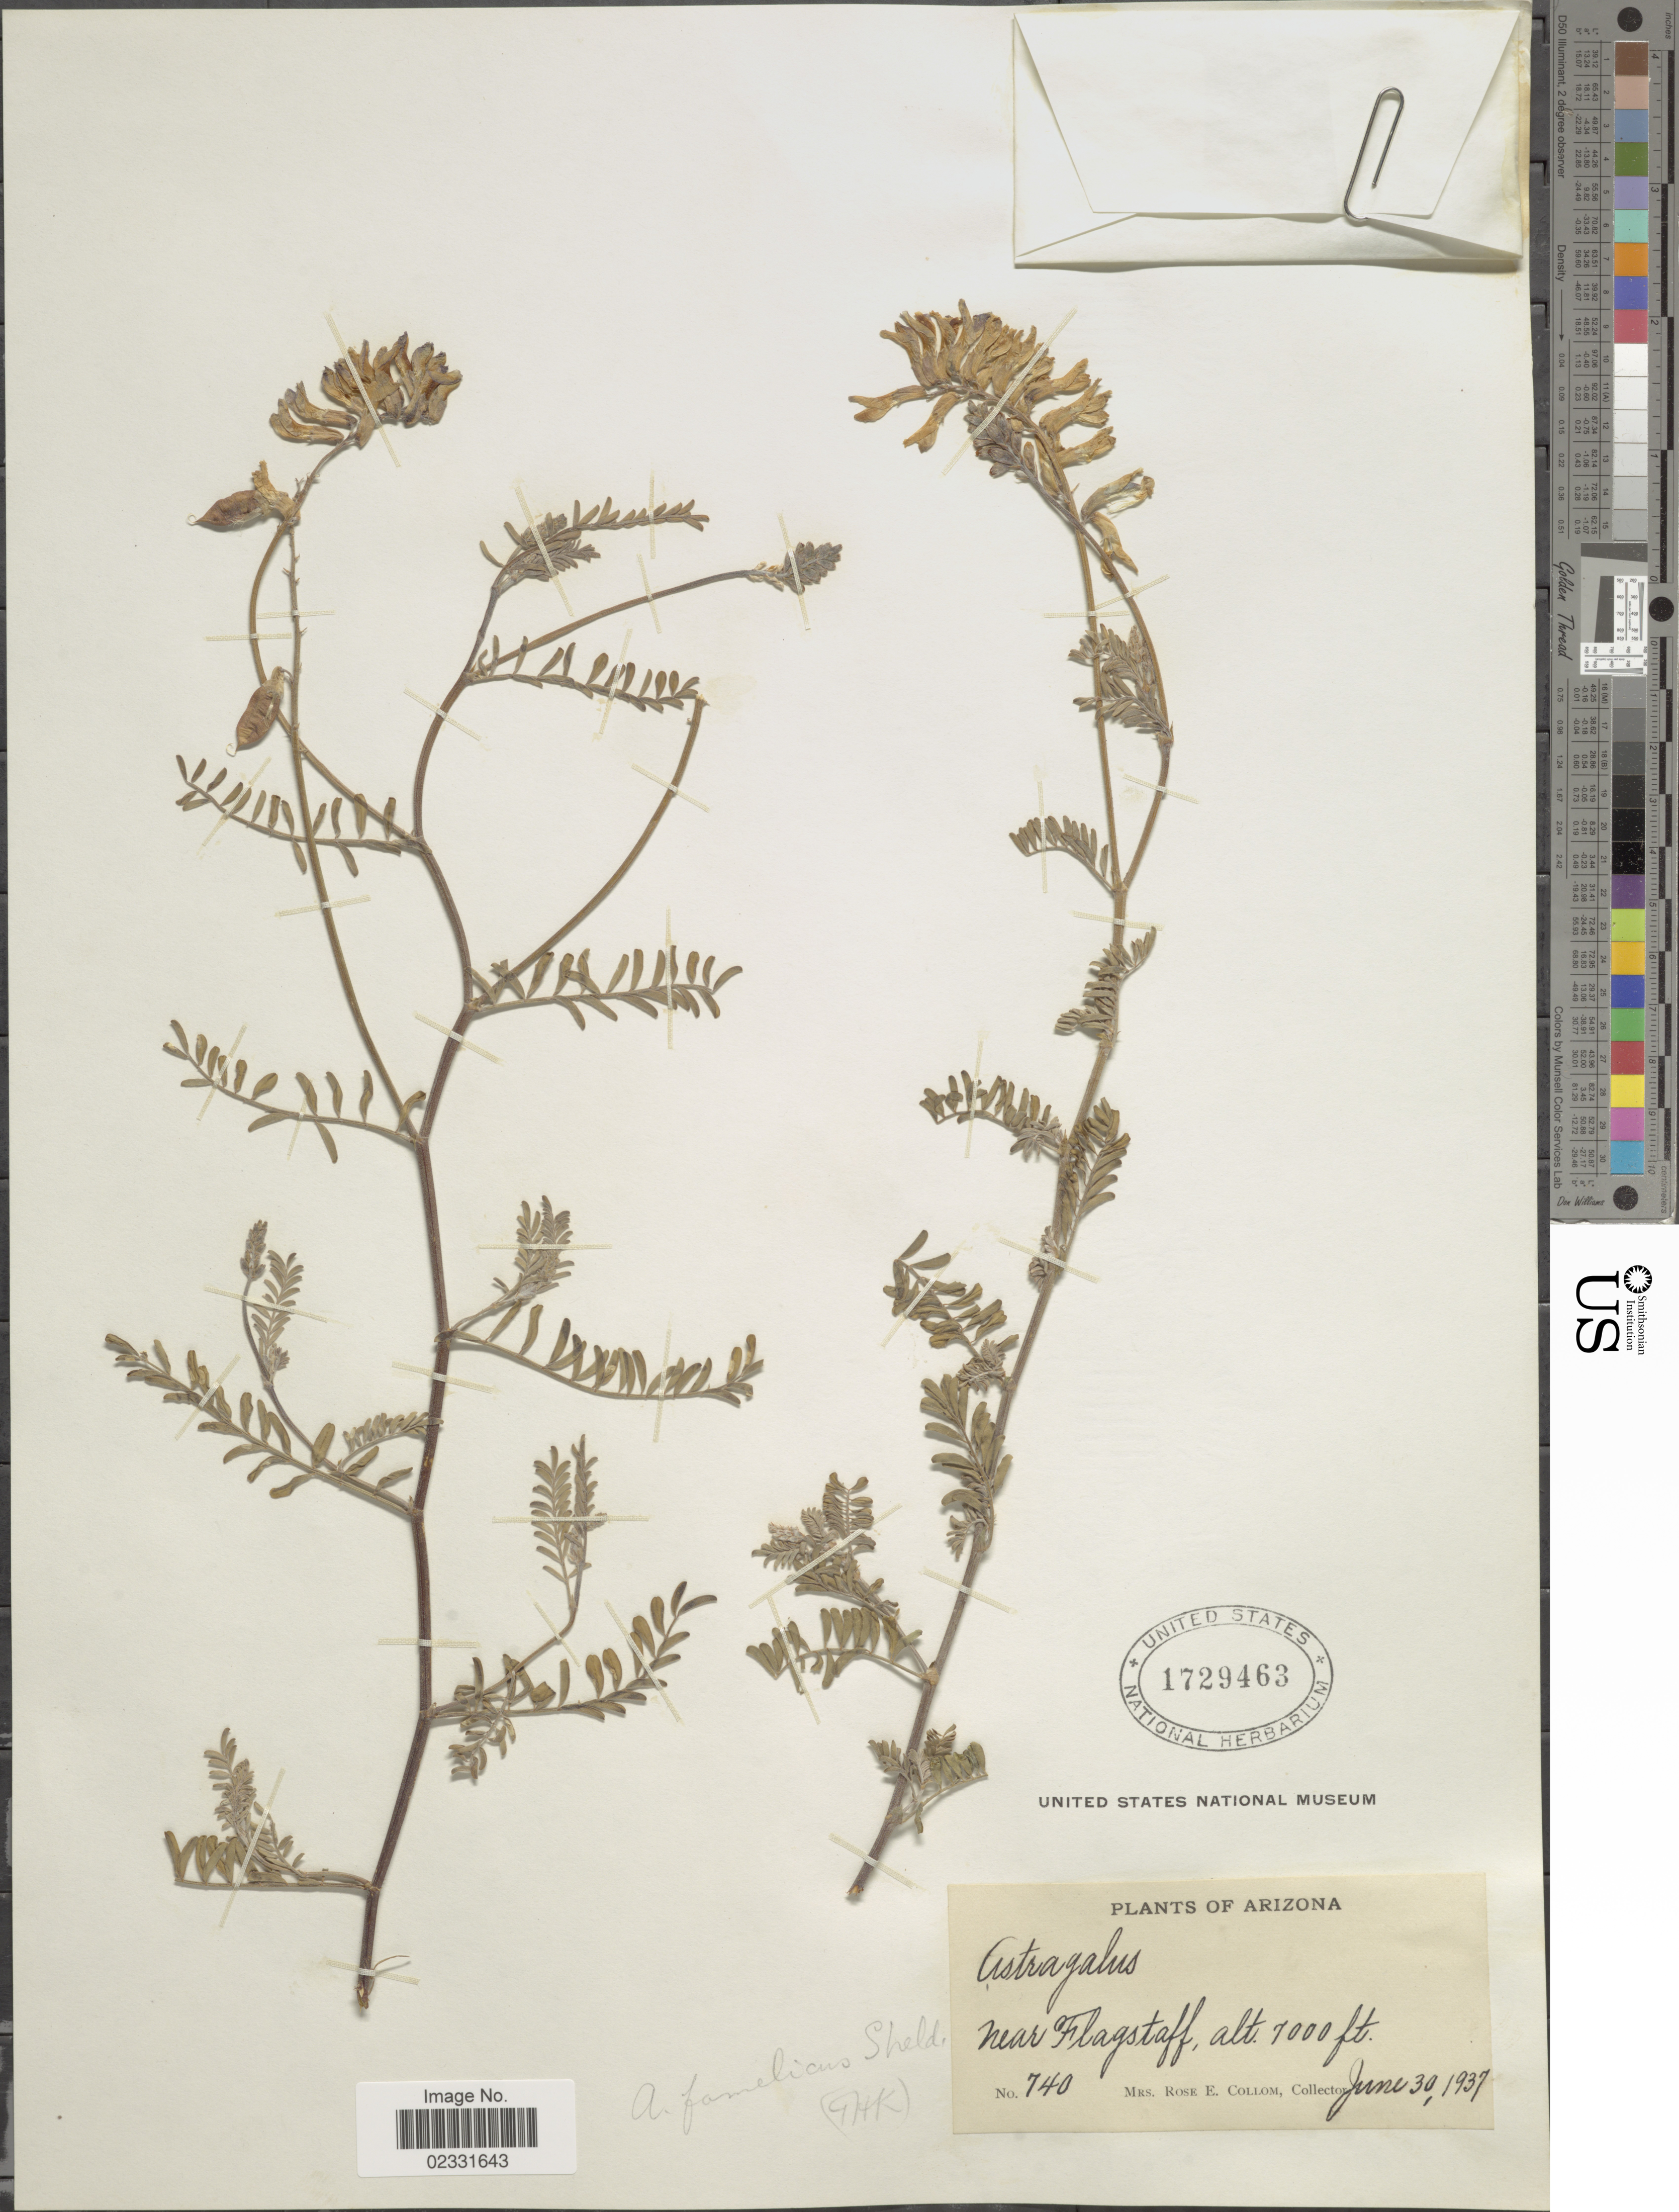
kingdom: Plantae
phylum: Tracheophyta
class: Magnoliopsida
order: Fabales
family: Fabaceae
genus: Astragalus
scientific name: Astragalus hallii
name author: A. Gray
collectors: R. E. Collom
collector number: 740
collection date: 1937-06-30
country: United States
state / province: Arizona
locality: Near Flagstaff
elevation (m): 2134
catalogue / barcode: US 1729463